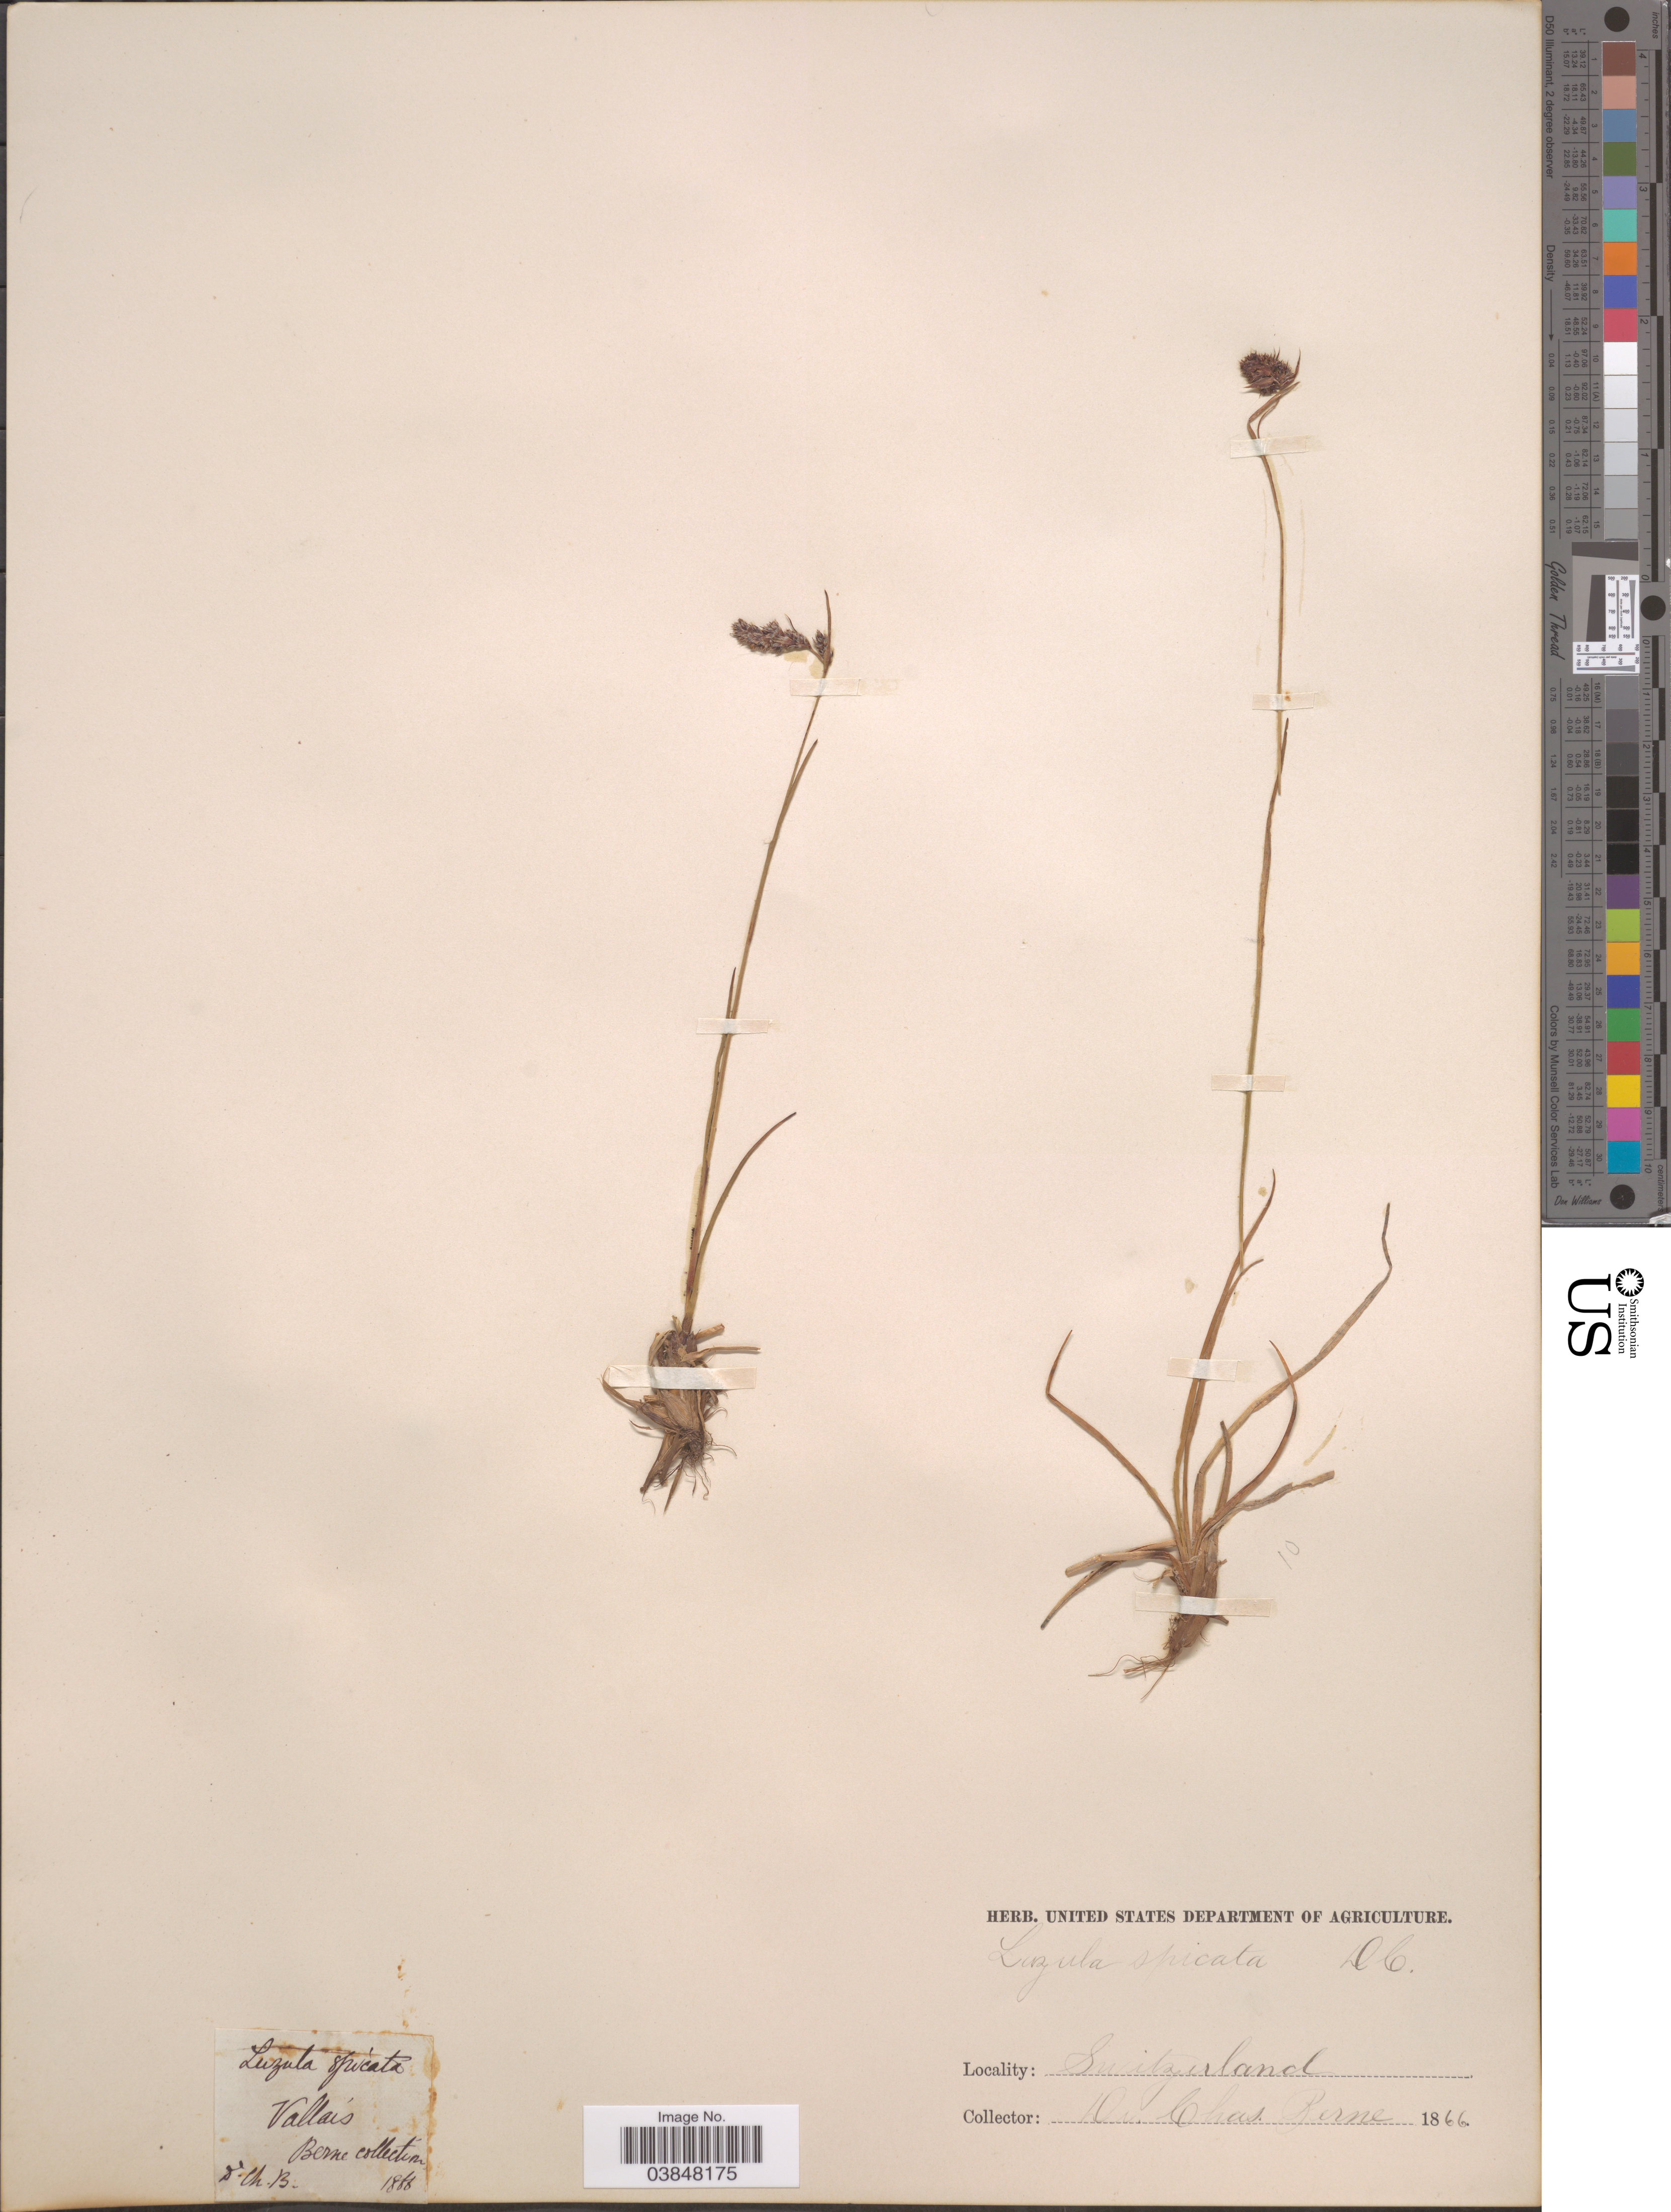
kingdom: Plantae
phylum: Tracheophyta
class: Liliopsida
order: Poales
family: Juncaceae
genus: Luzula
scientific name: Luzula spicata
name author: (L.) DC.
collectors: C. Berne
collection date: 1866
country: Switzerland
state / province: Valais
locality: Vallais.